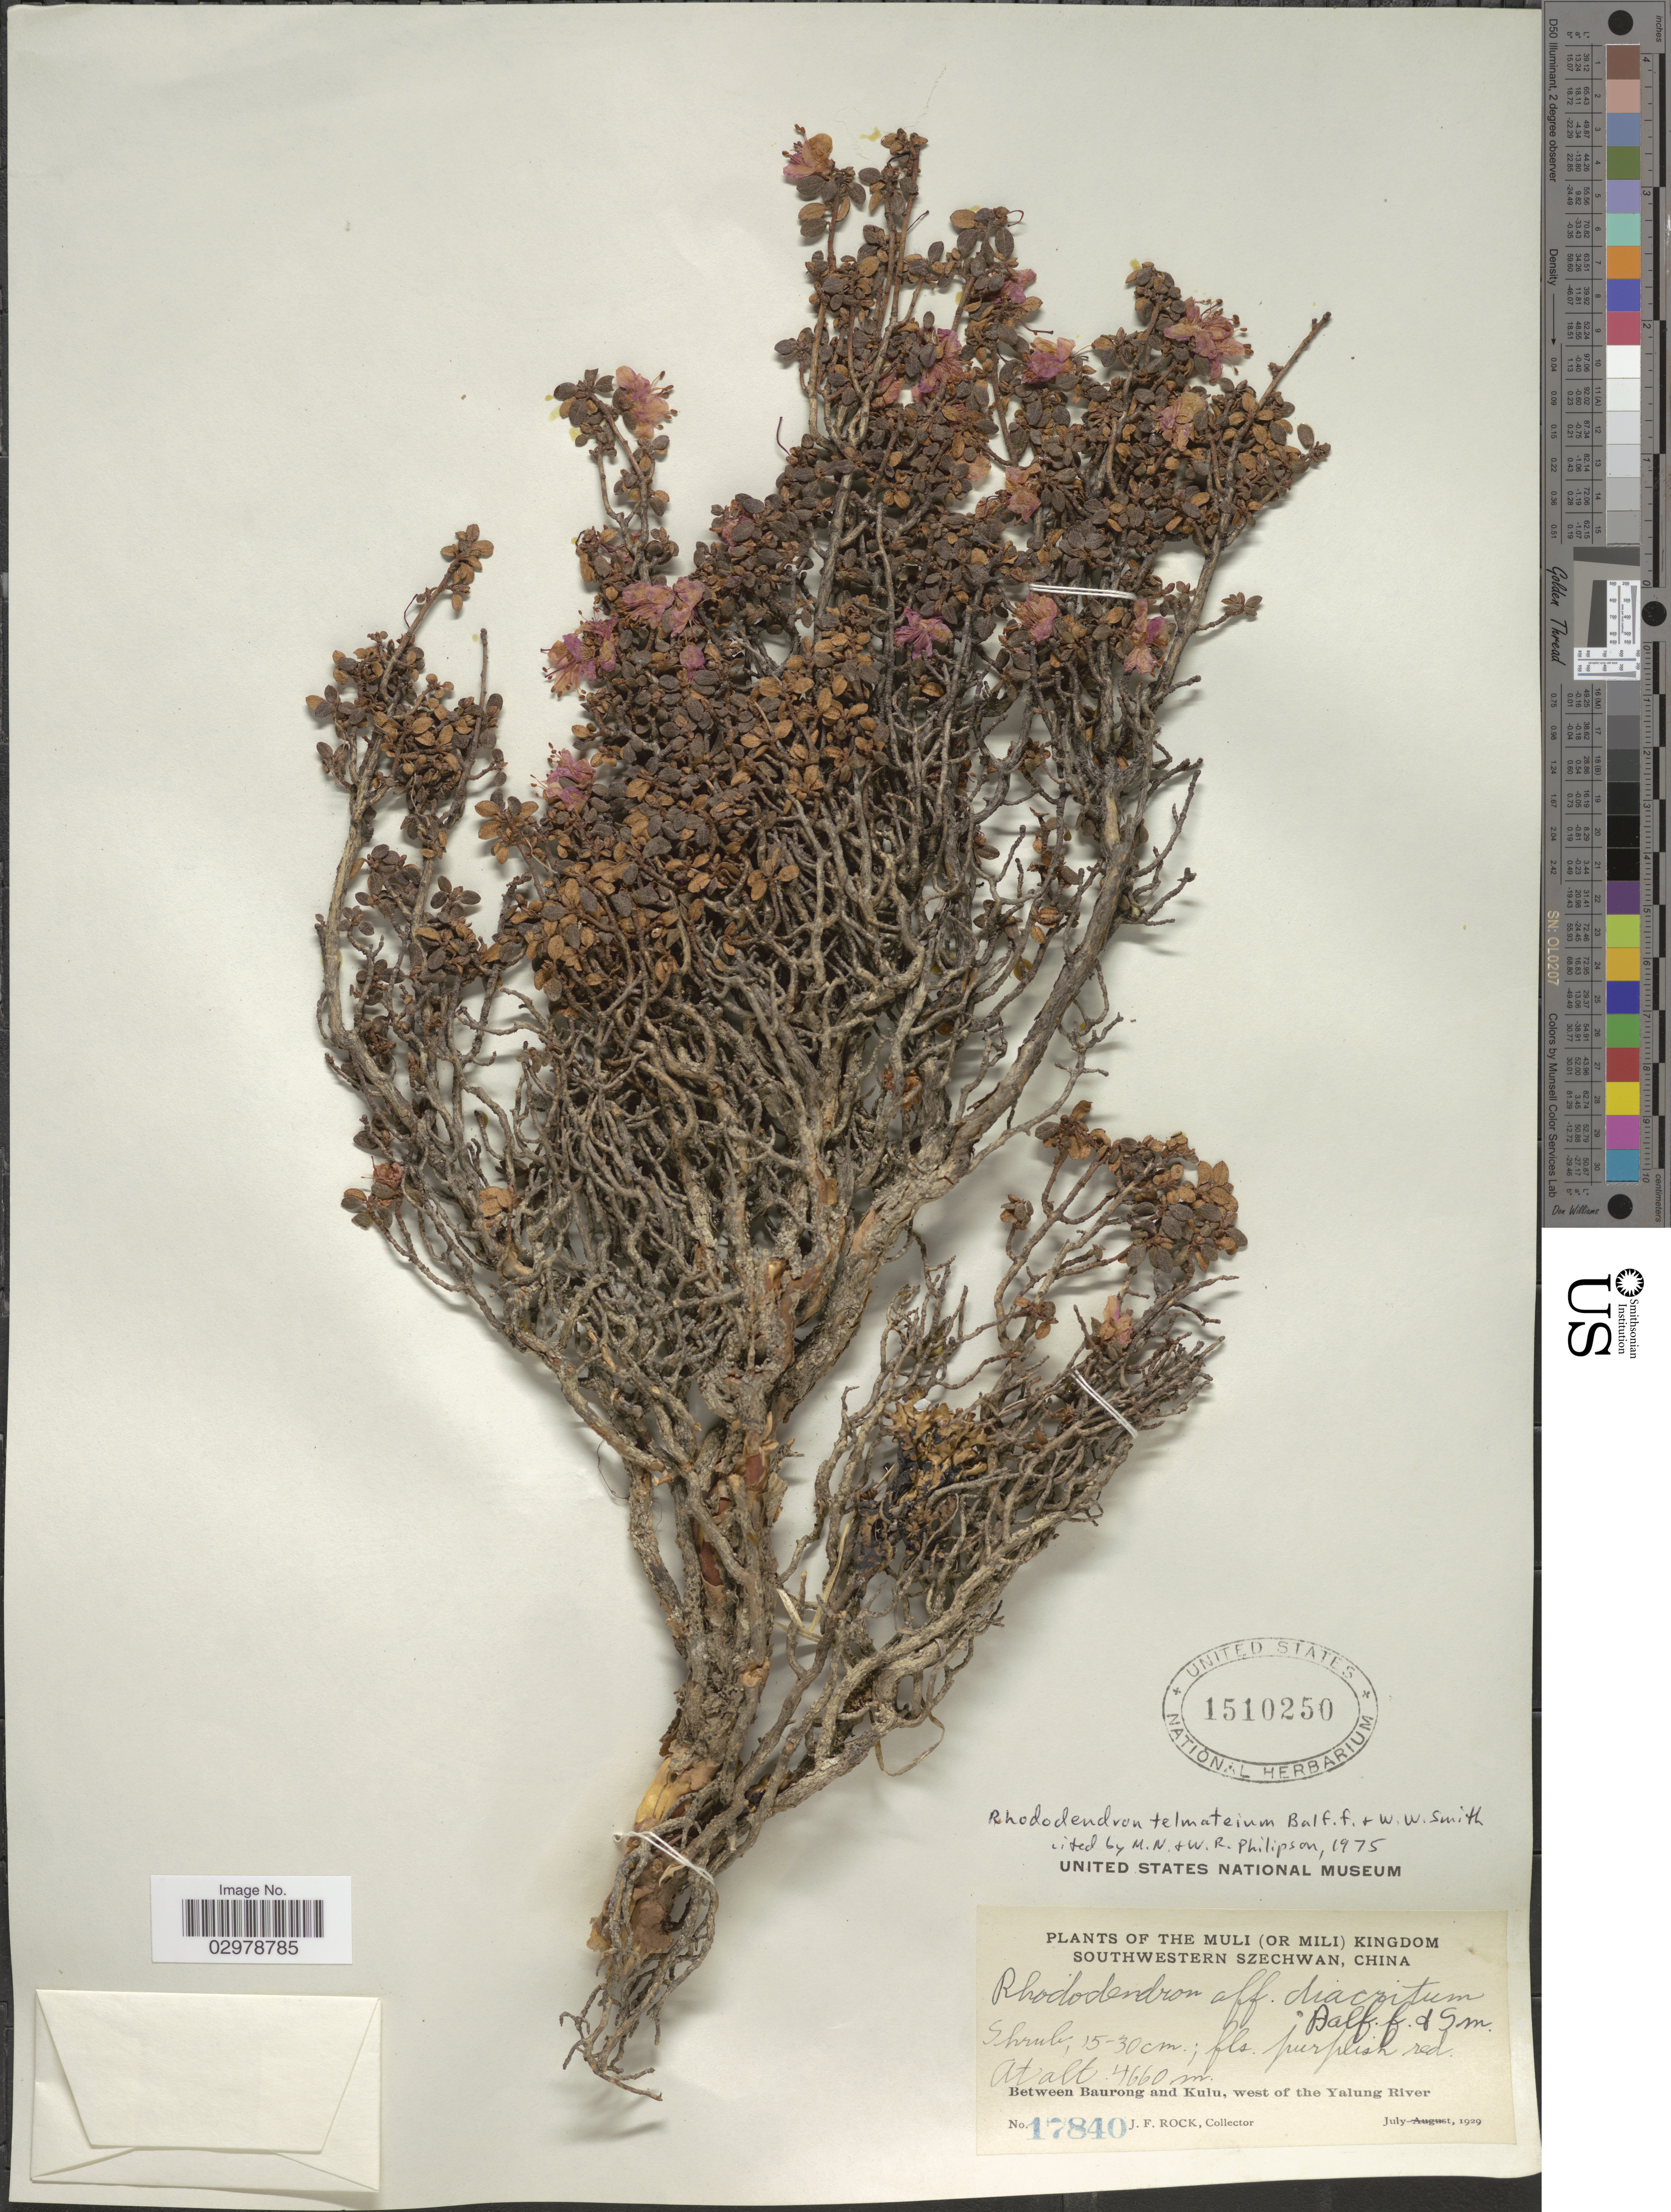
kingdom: Plantae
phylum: Tracheophyta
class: Magnoliopsida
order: Ericales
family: Ericaceae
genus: Rhododendron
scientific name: Rhododendron telmateium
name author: Balf. f. & W.W. Sm.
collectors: J. Rock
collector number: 17840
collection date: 1929-07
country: China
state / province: Sichuan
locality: The Muli (or Mili) Kingdom, Southwestern Szechwan. Between Baurong and Kulu, west of the Yalung River.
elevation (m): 4660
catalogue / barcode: US 1510250